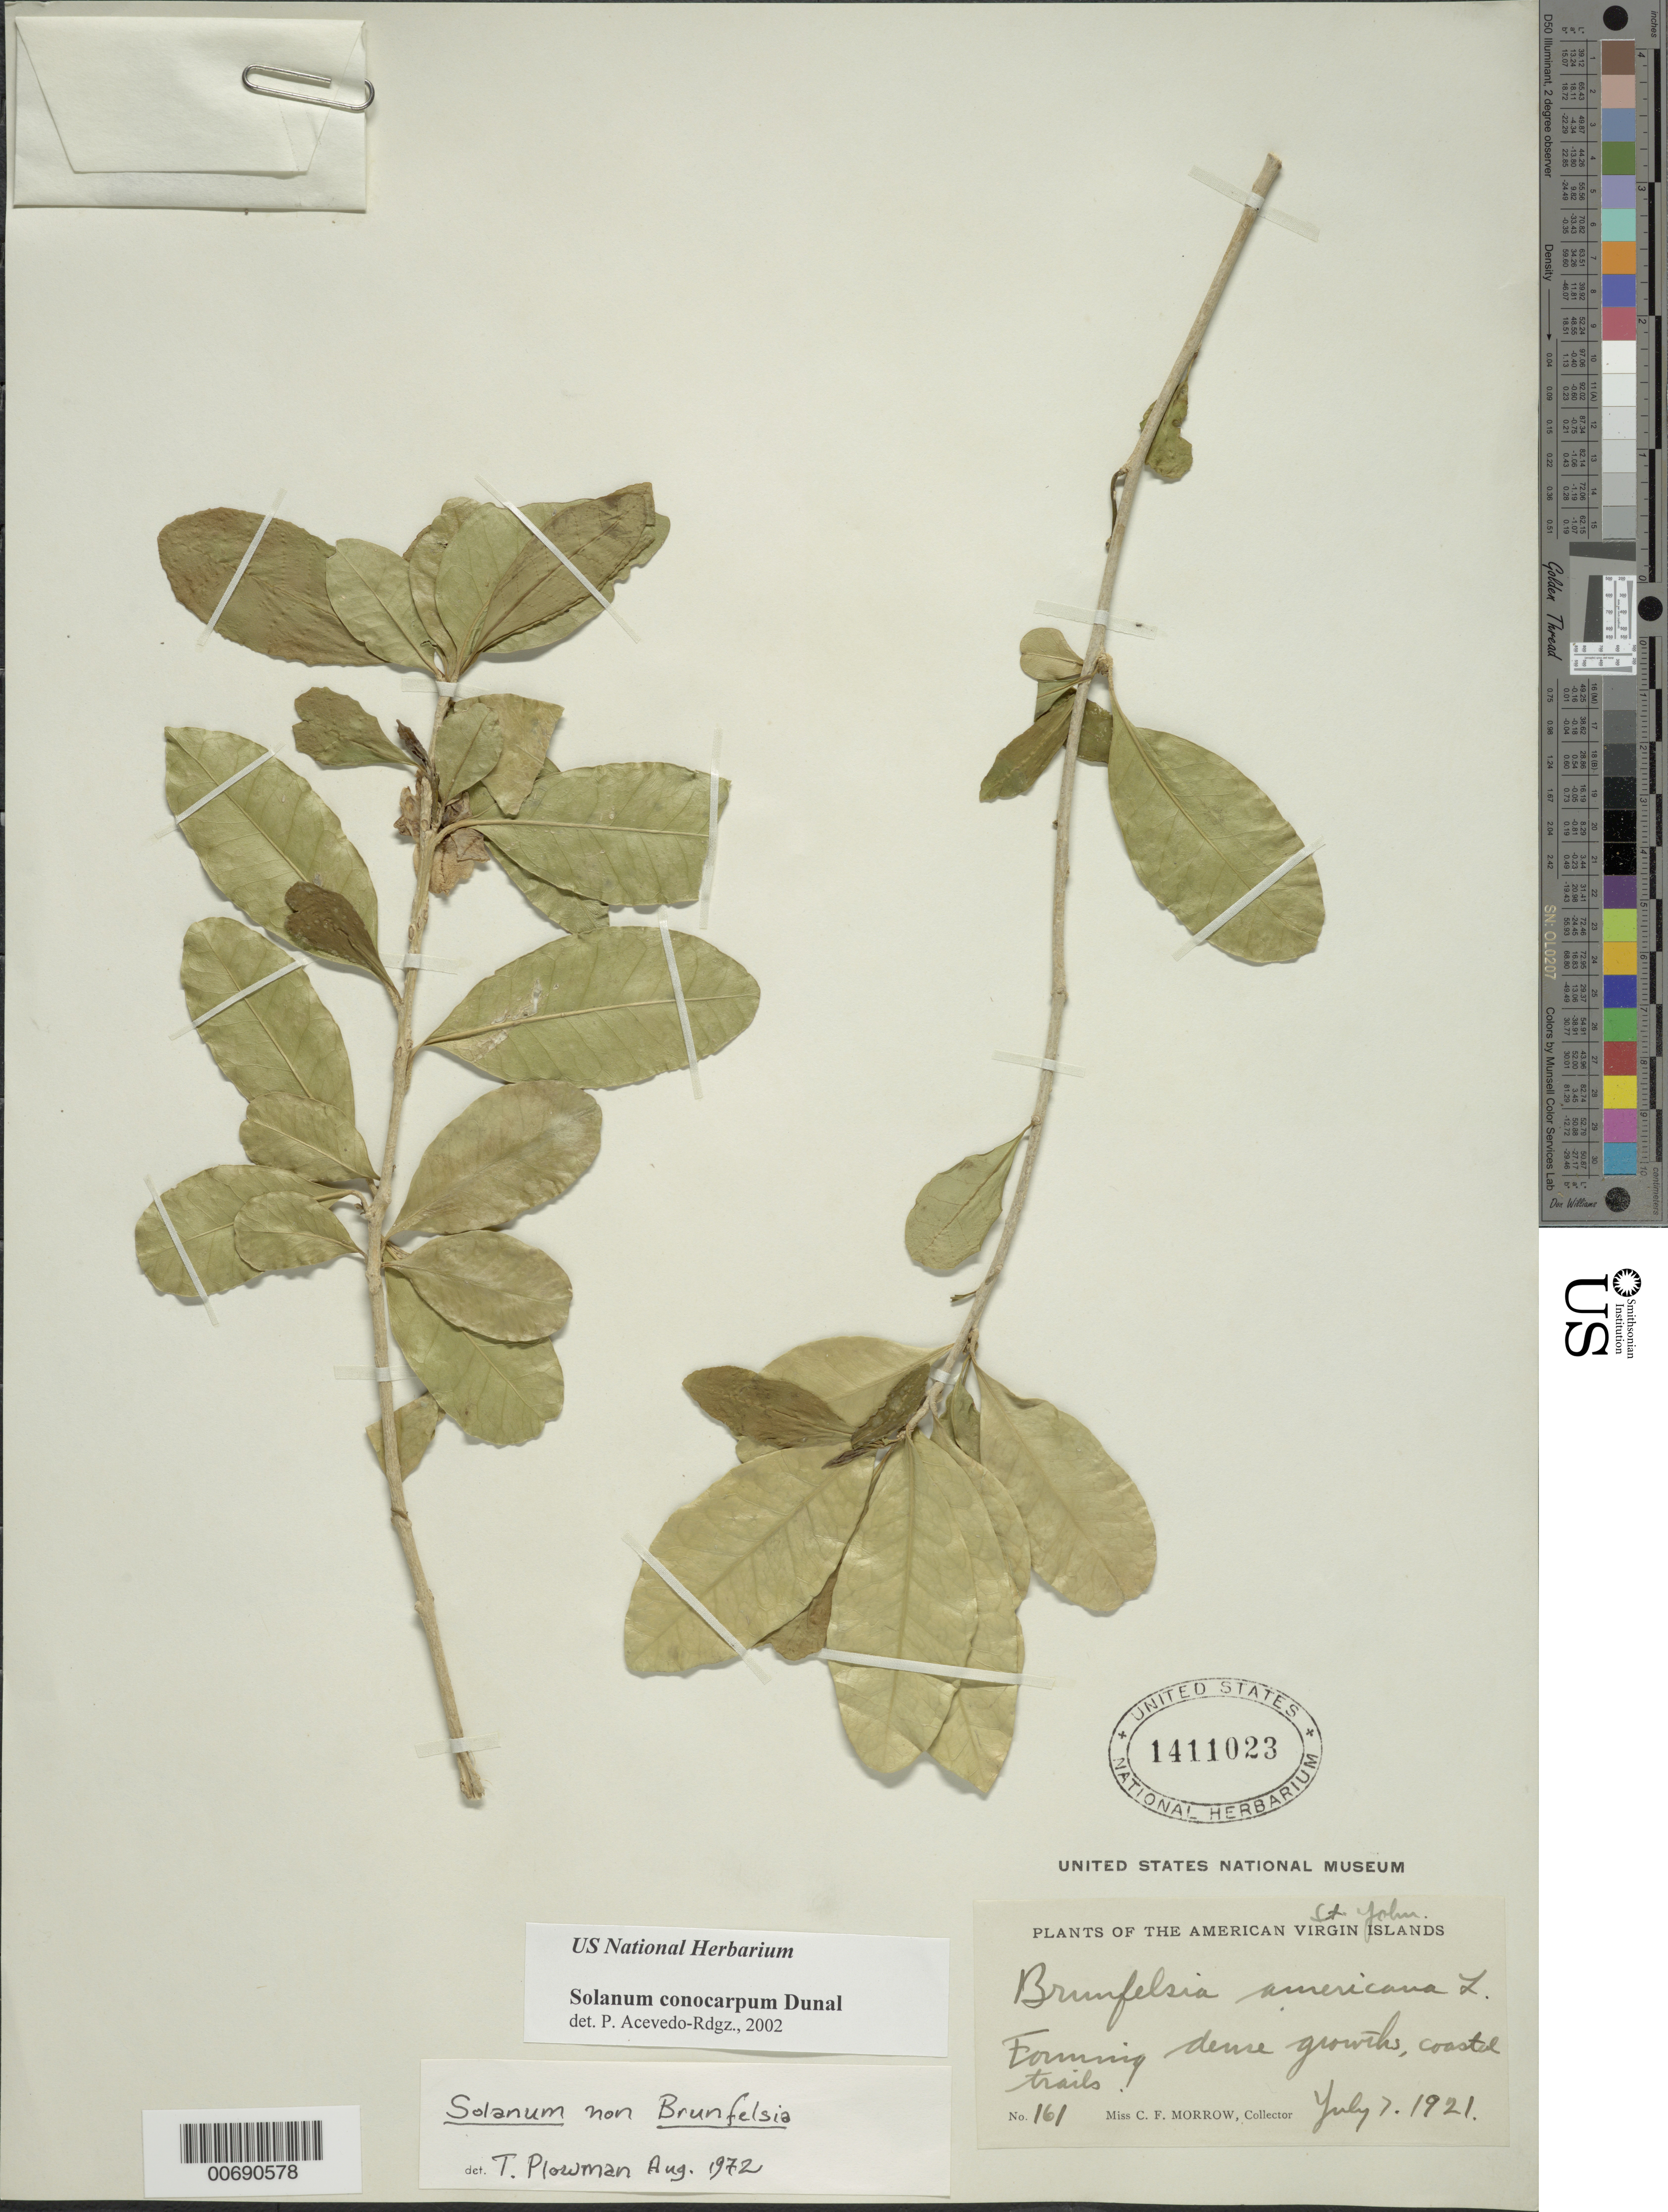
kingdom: Plantae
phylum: Tracheophyta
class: Magnoliopsida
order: Solanales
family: Solanaceae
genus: Solanum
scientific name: Solanum conocarpum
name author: Dunal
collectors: C. Morrow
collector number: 161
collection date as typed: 07 Jul 1921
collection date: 1921-07-07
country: U.S. Virgin Islands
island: St. John Island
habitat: coastal trails.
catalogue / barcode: US 1411023